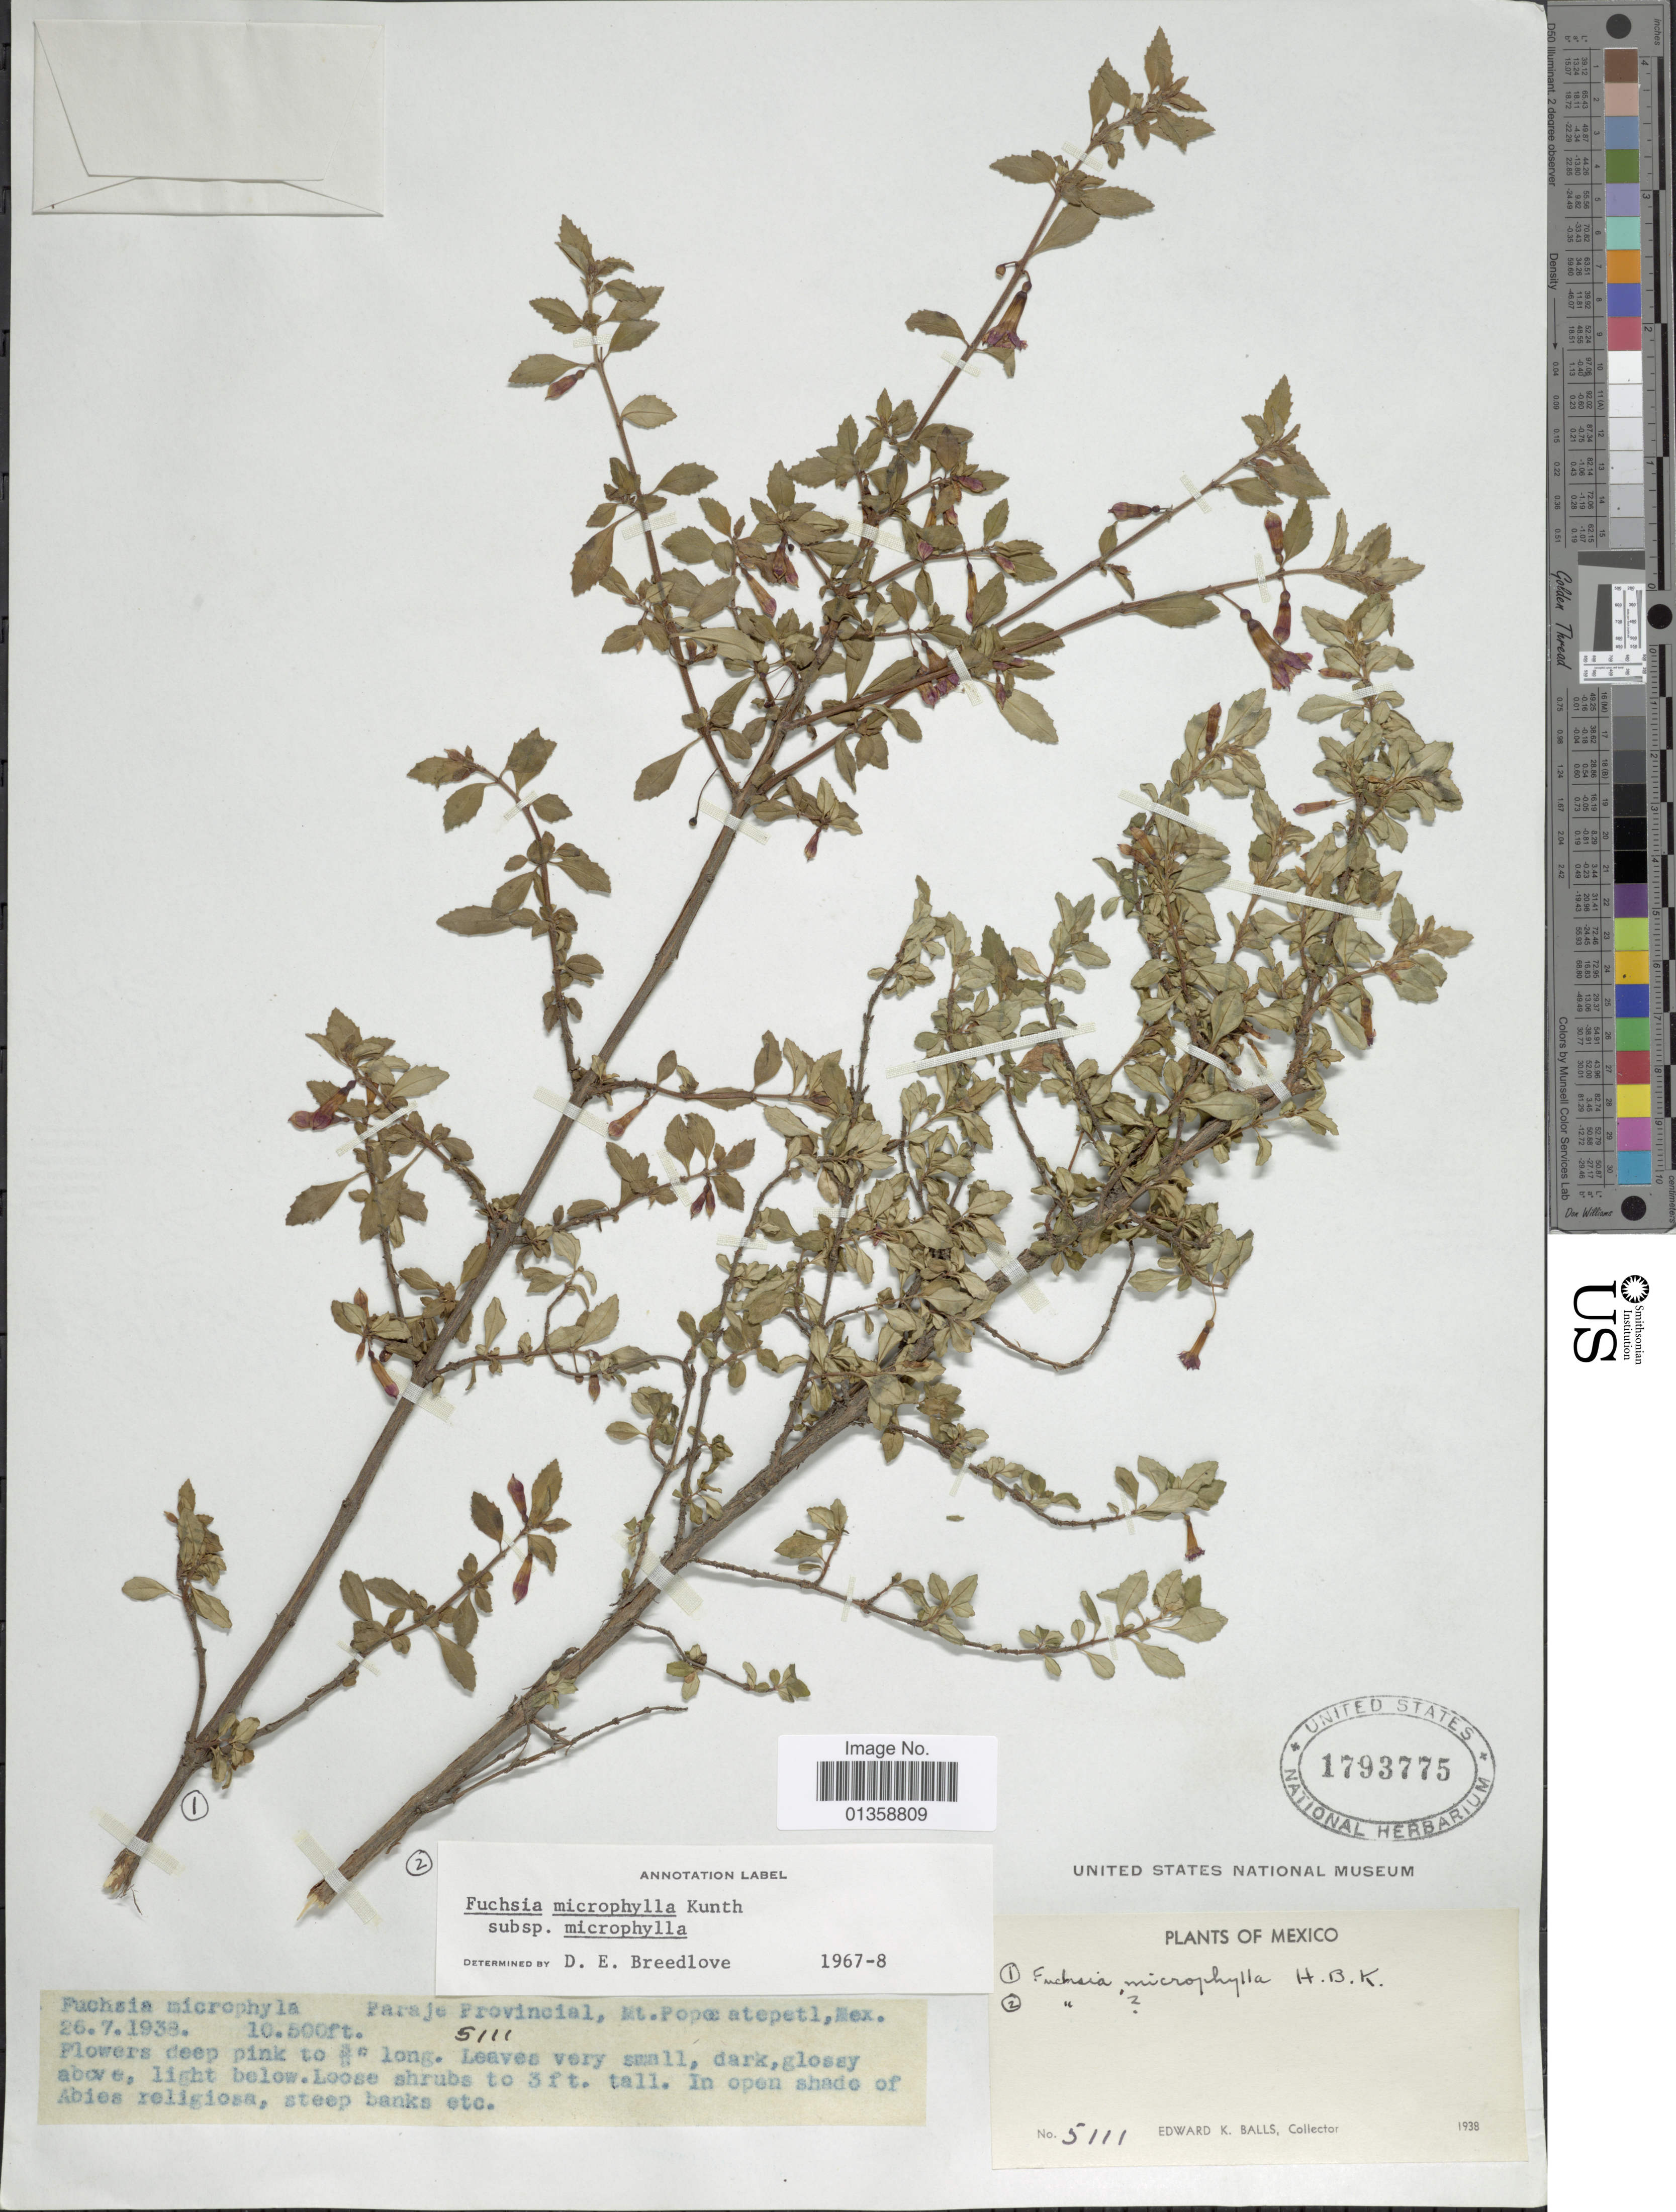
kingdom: Plantae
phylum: Tracheophyta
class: Magnoliopsida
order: Myrtales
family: Onagraceae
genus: Fuchsia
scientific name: Fuchsia microphylla subsp. microphylla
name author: Kunth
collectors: E. K. Balls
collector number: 5111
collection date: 1938-07-26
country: Mexico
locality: Paraje Provincial, Mt. Popocatepetl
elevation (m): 3200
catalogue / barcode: US 1793775